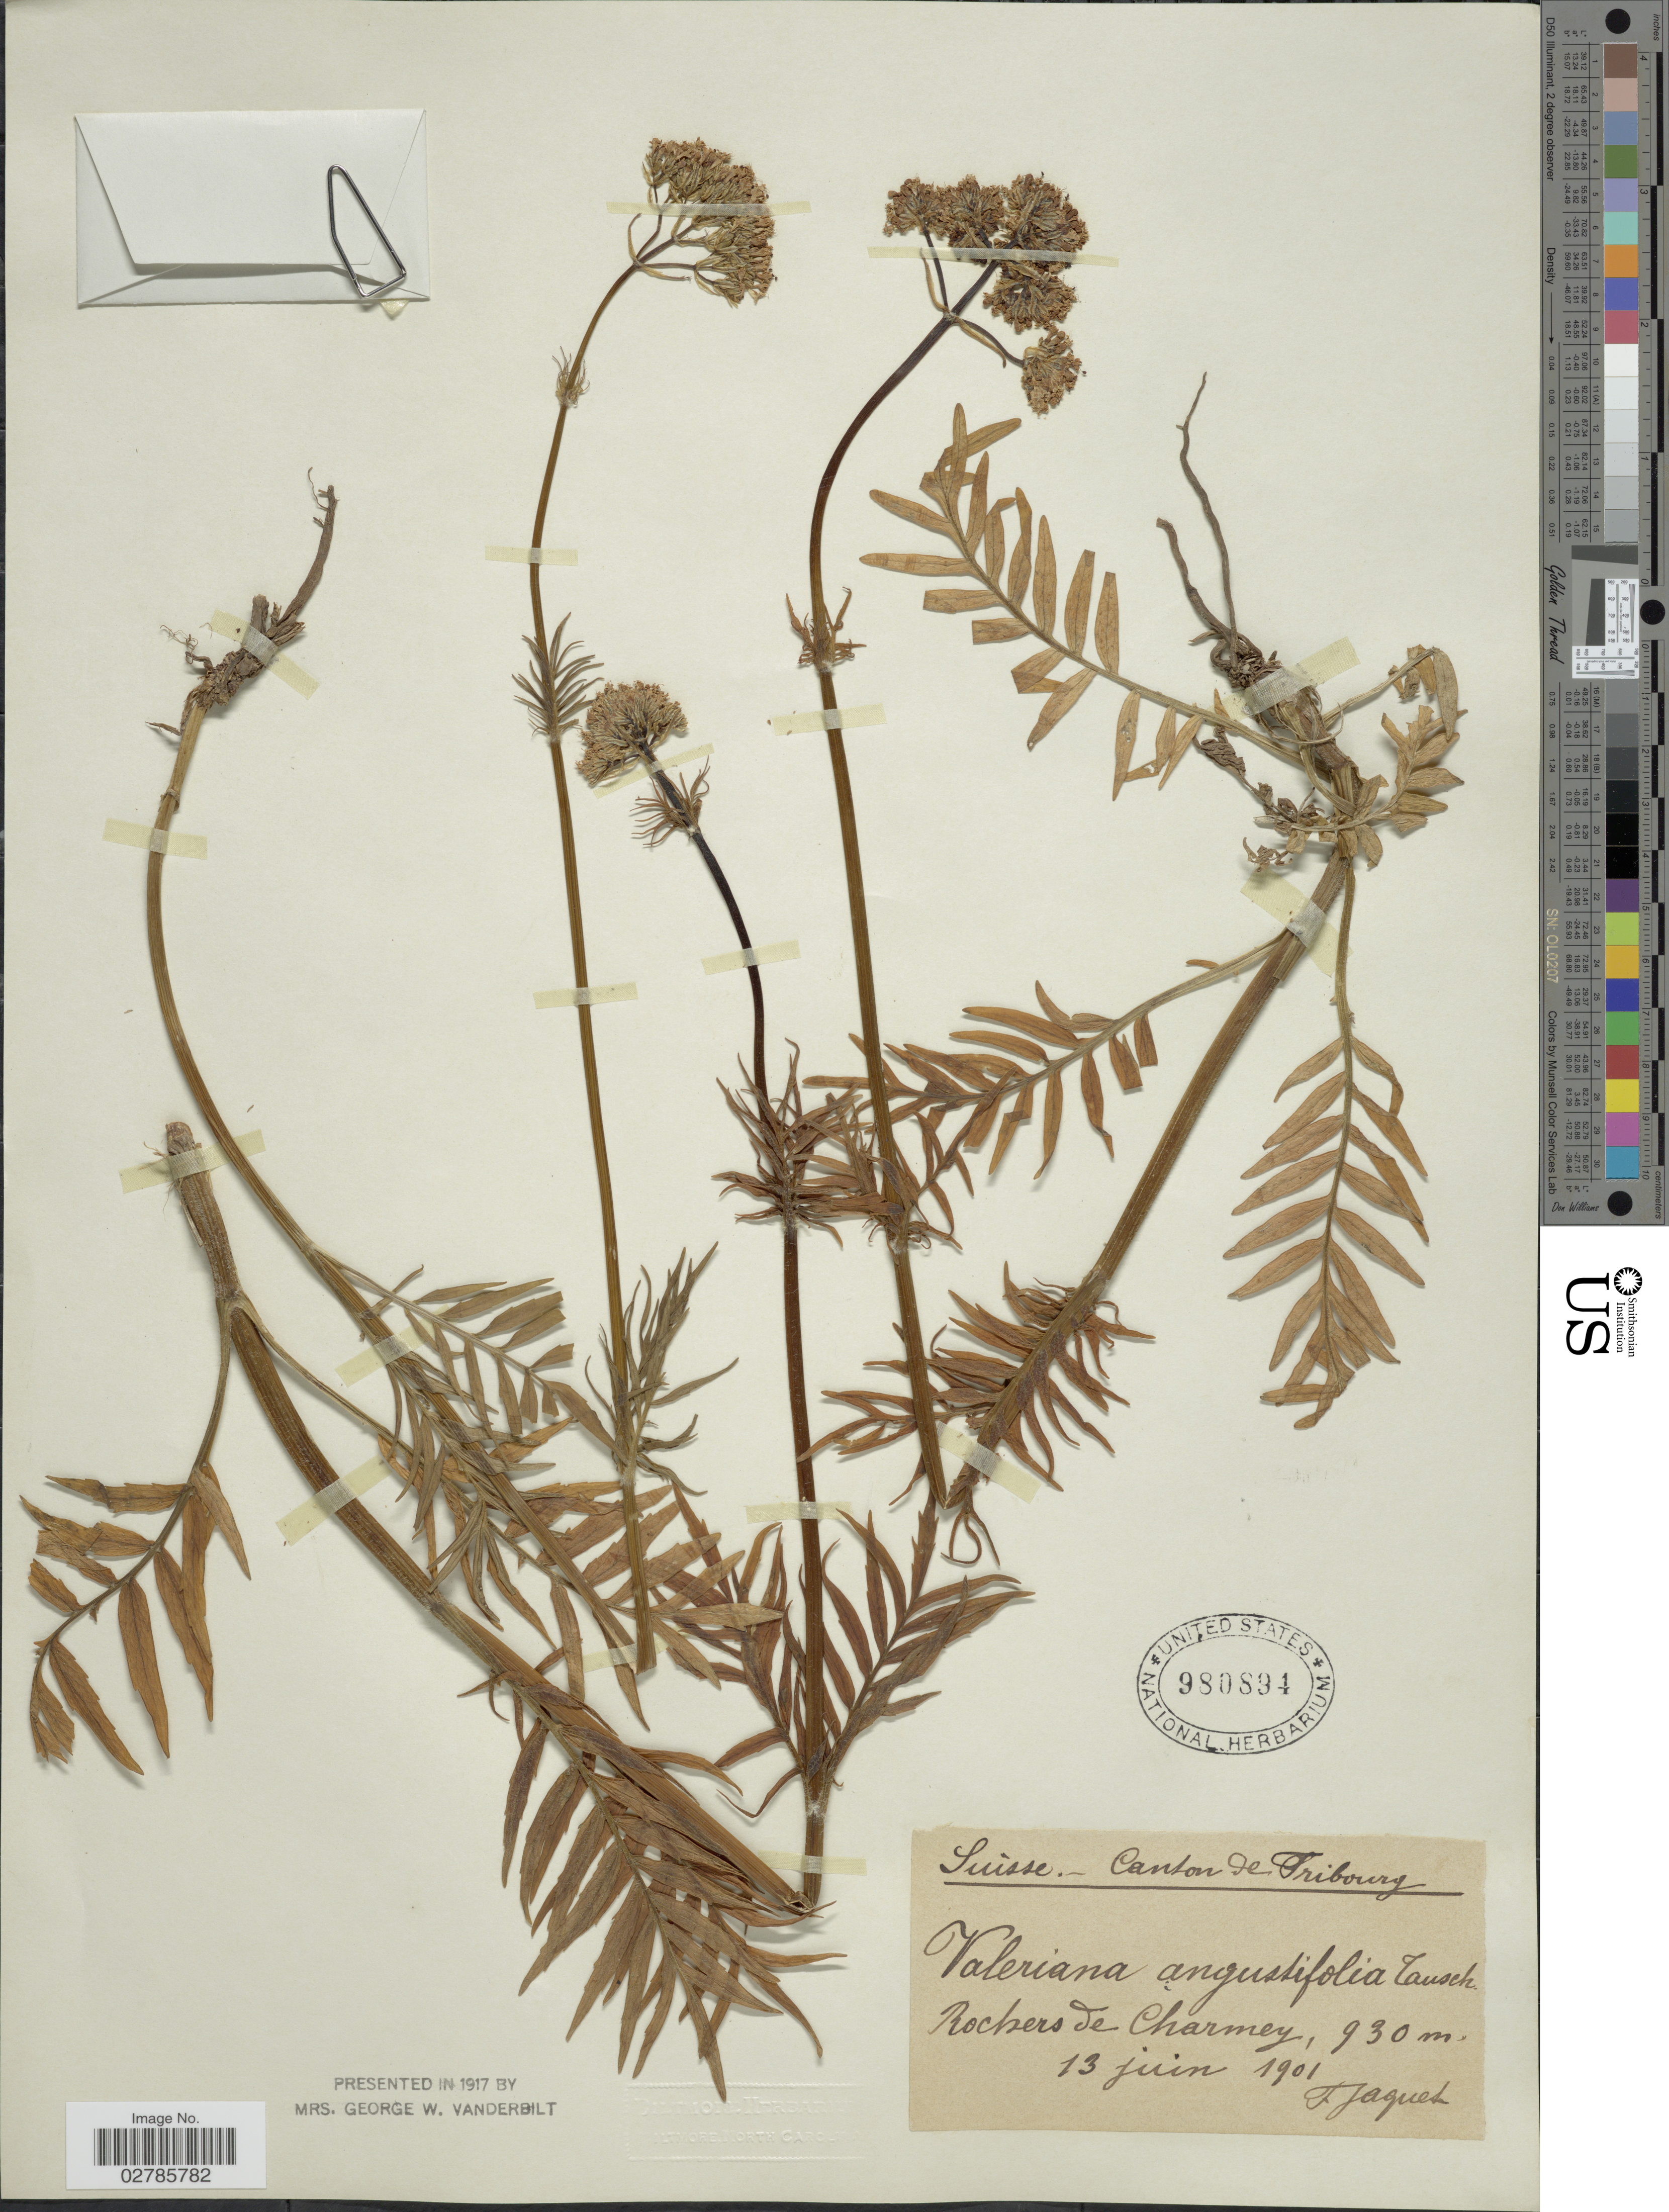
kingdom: Plantae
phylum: Tracheophyta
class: Magnoliopsida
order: Dipsacales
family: Caprifoliaceae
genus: Valeriana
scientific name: Valeriana angustifolia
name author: Mill.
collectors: F. Jaquet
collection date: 1901-06-13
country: Switzerland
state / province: Fribourg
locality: Suisse. Canton de Fribourg. Rochers de Charmey.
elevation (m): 930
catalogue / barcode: US 980894